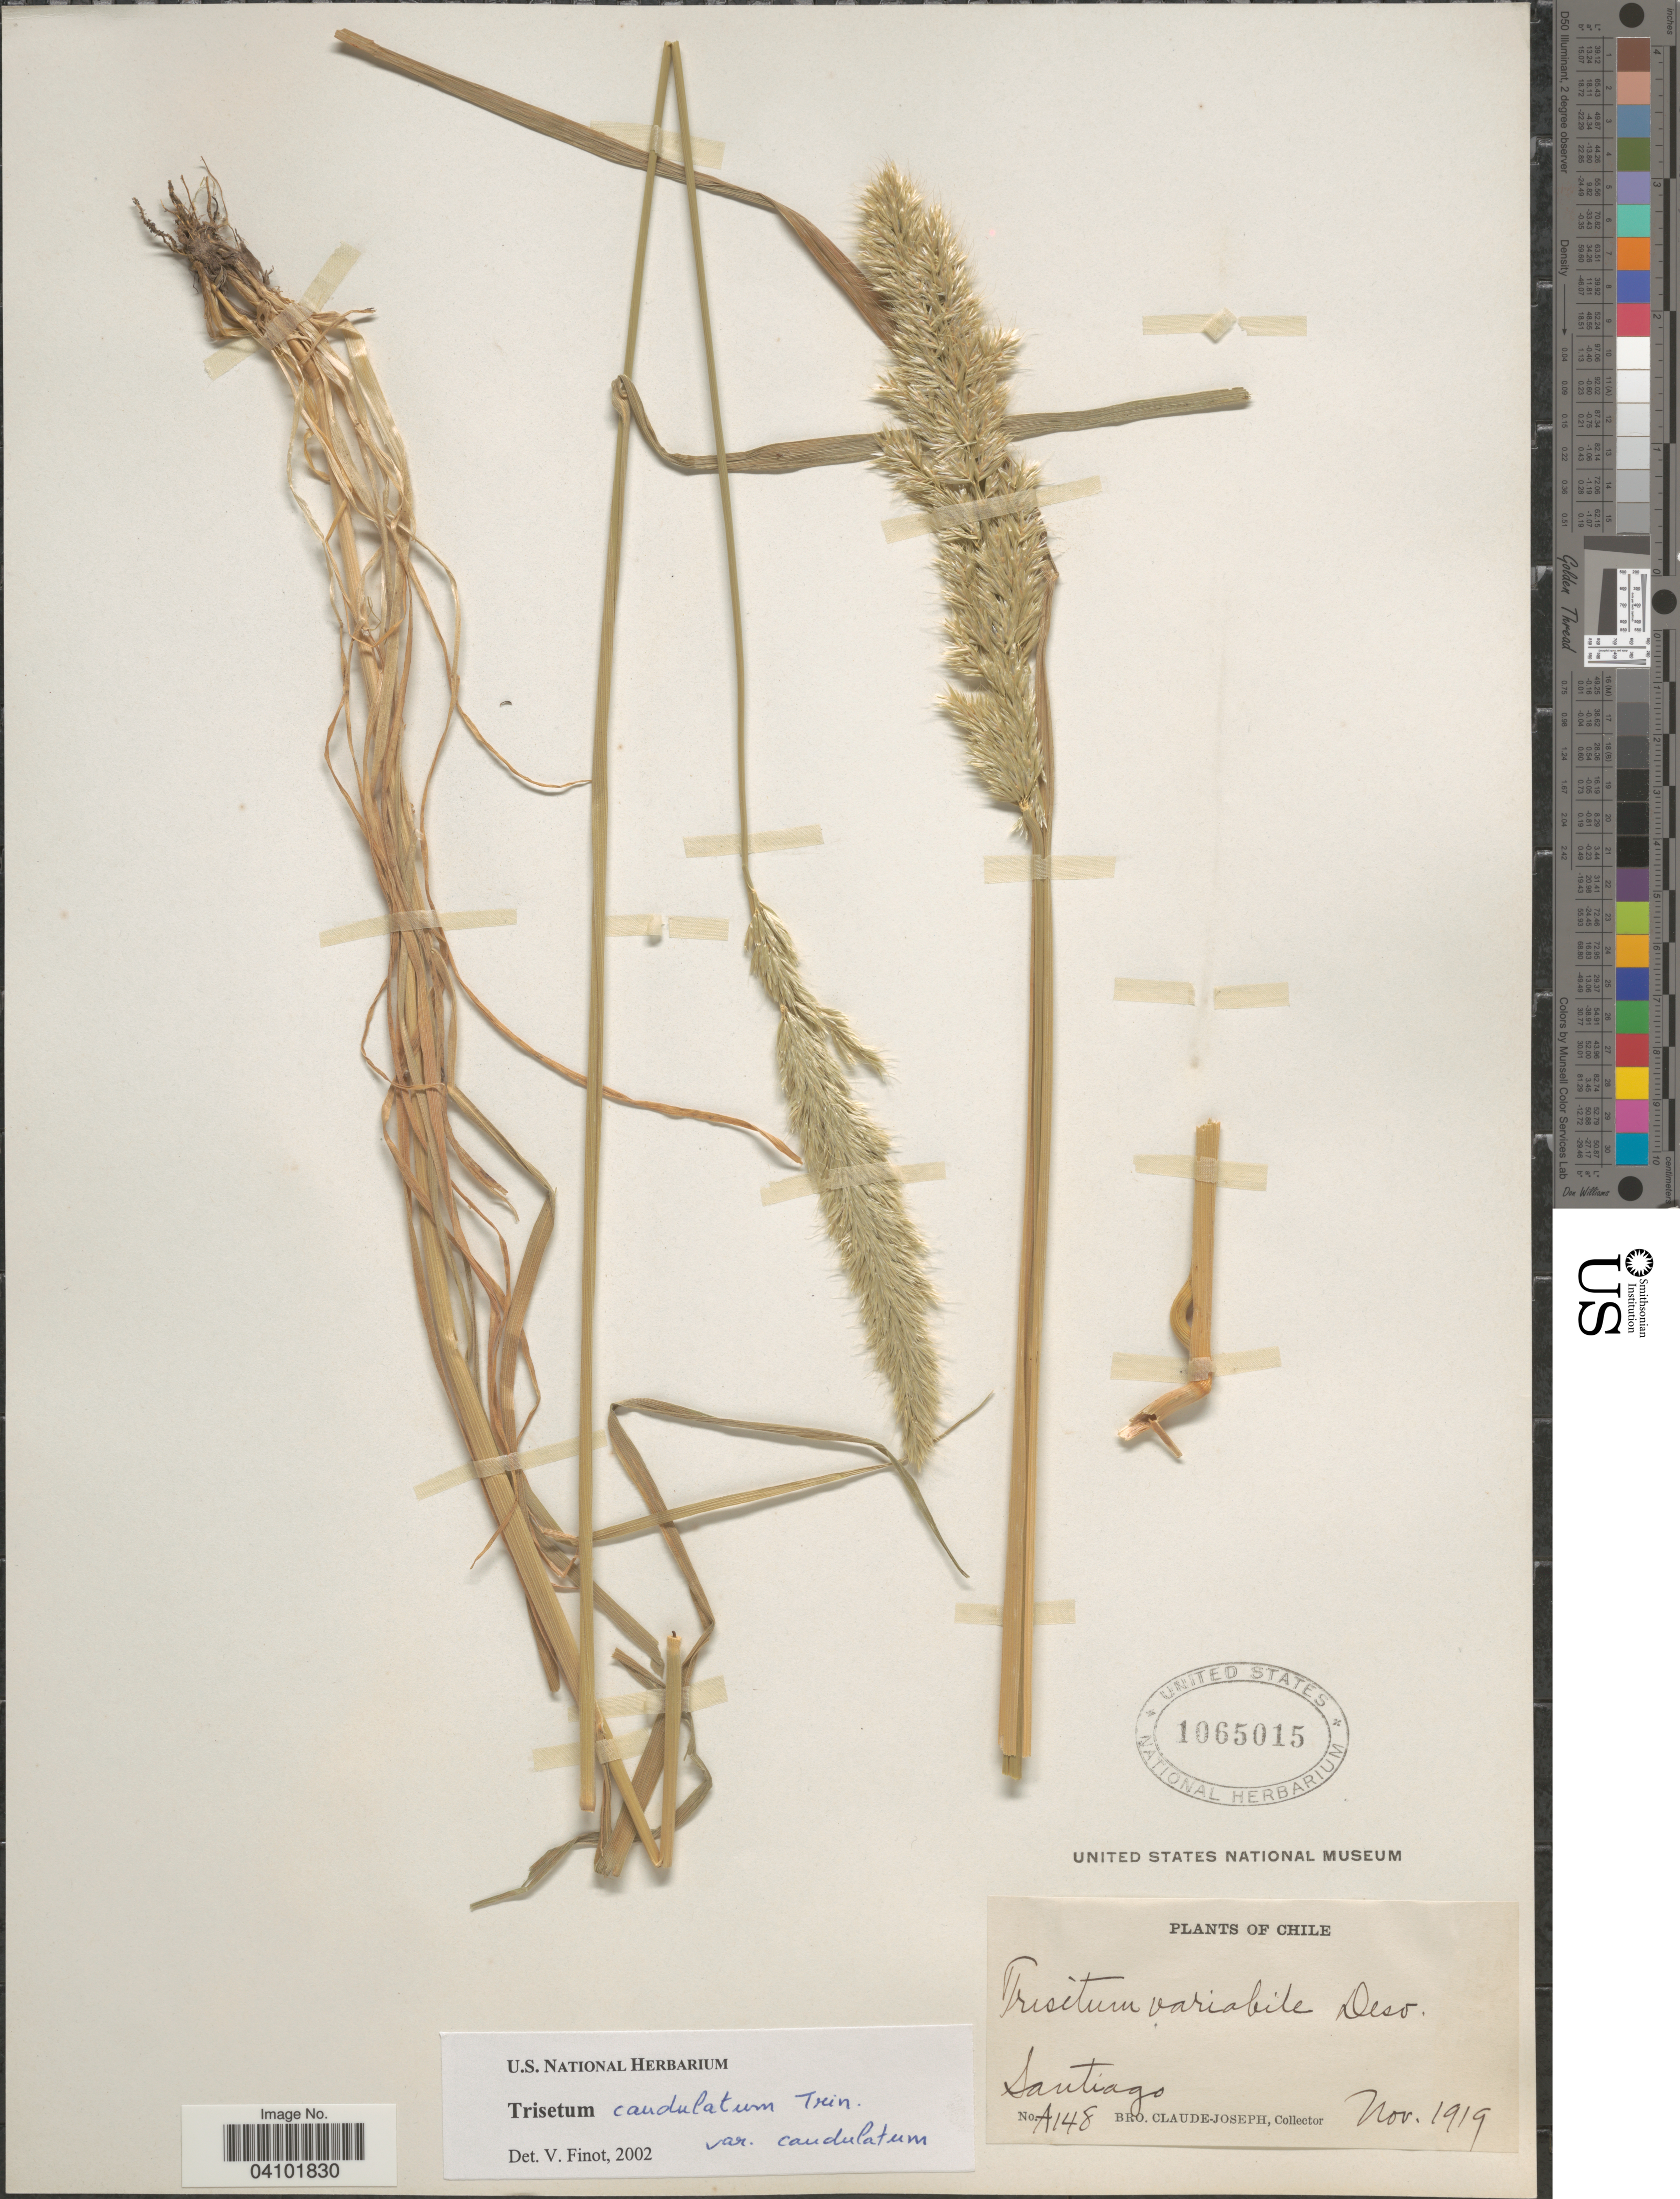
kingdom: Plantae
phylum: Tracheophyta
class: Liliopsida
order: Poales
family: Poaceae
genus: Koeleria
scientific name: Koeleria caudulata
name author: (Trin.) Griseb.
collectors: Bro. Claude-Joseph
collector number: A148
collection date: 1919-11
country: Chile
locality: Santiago.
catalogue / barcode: US 1065015